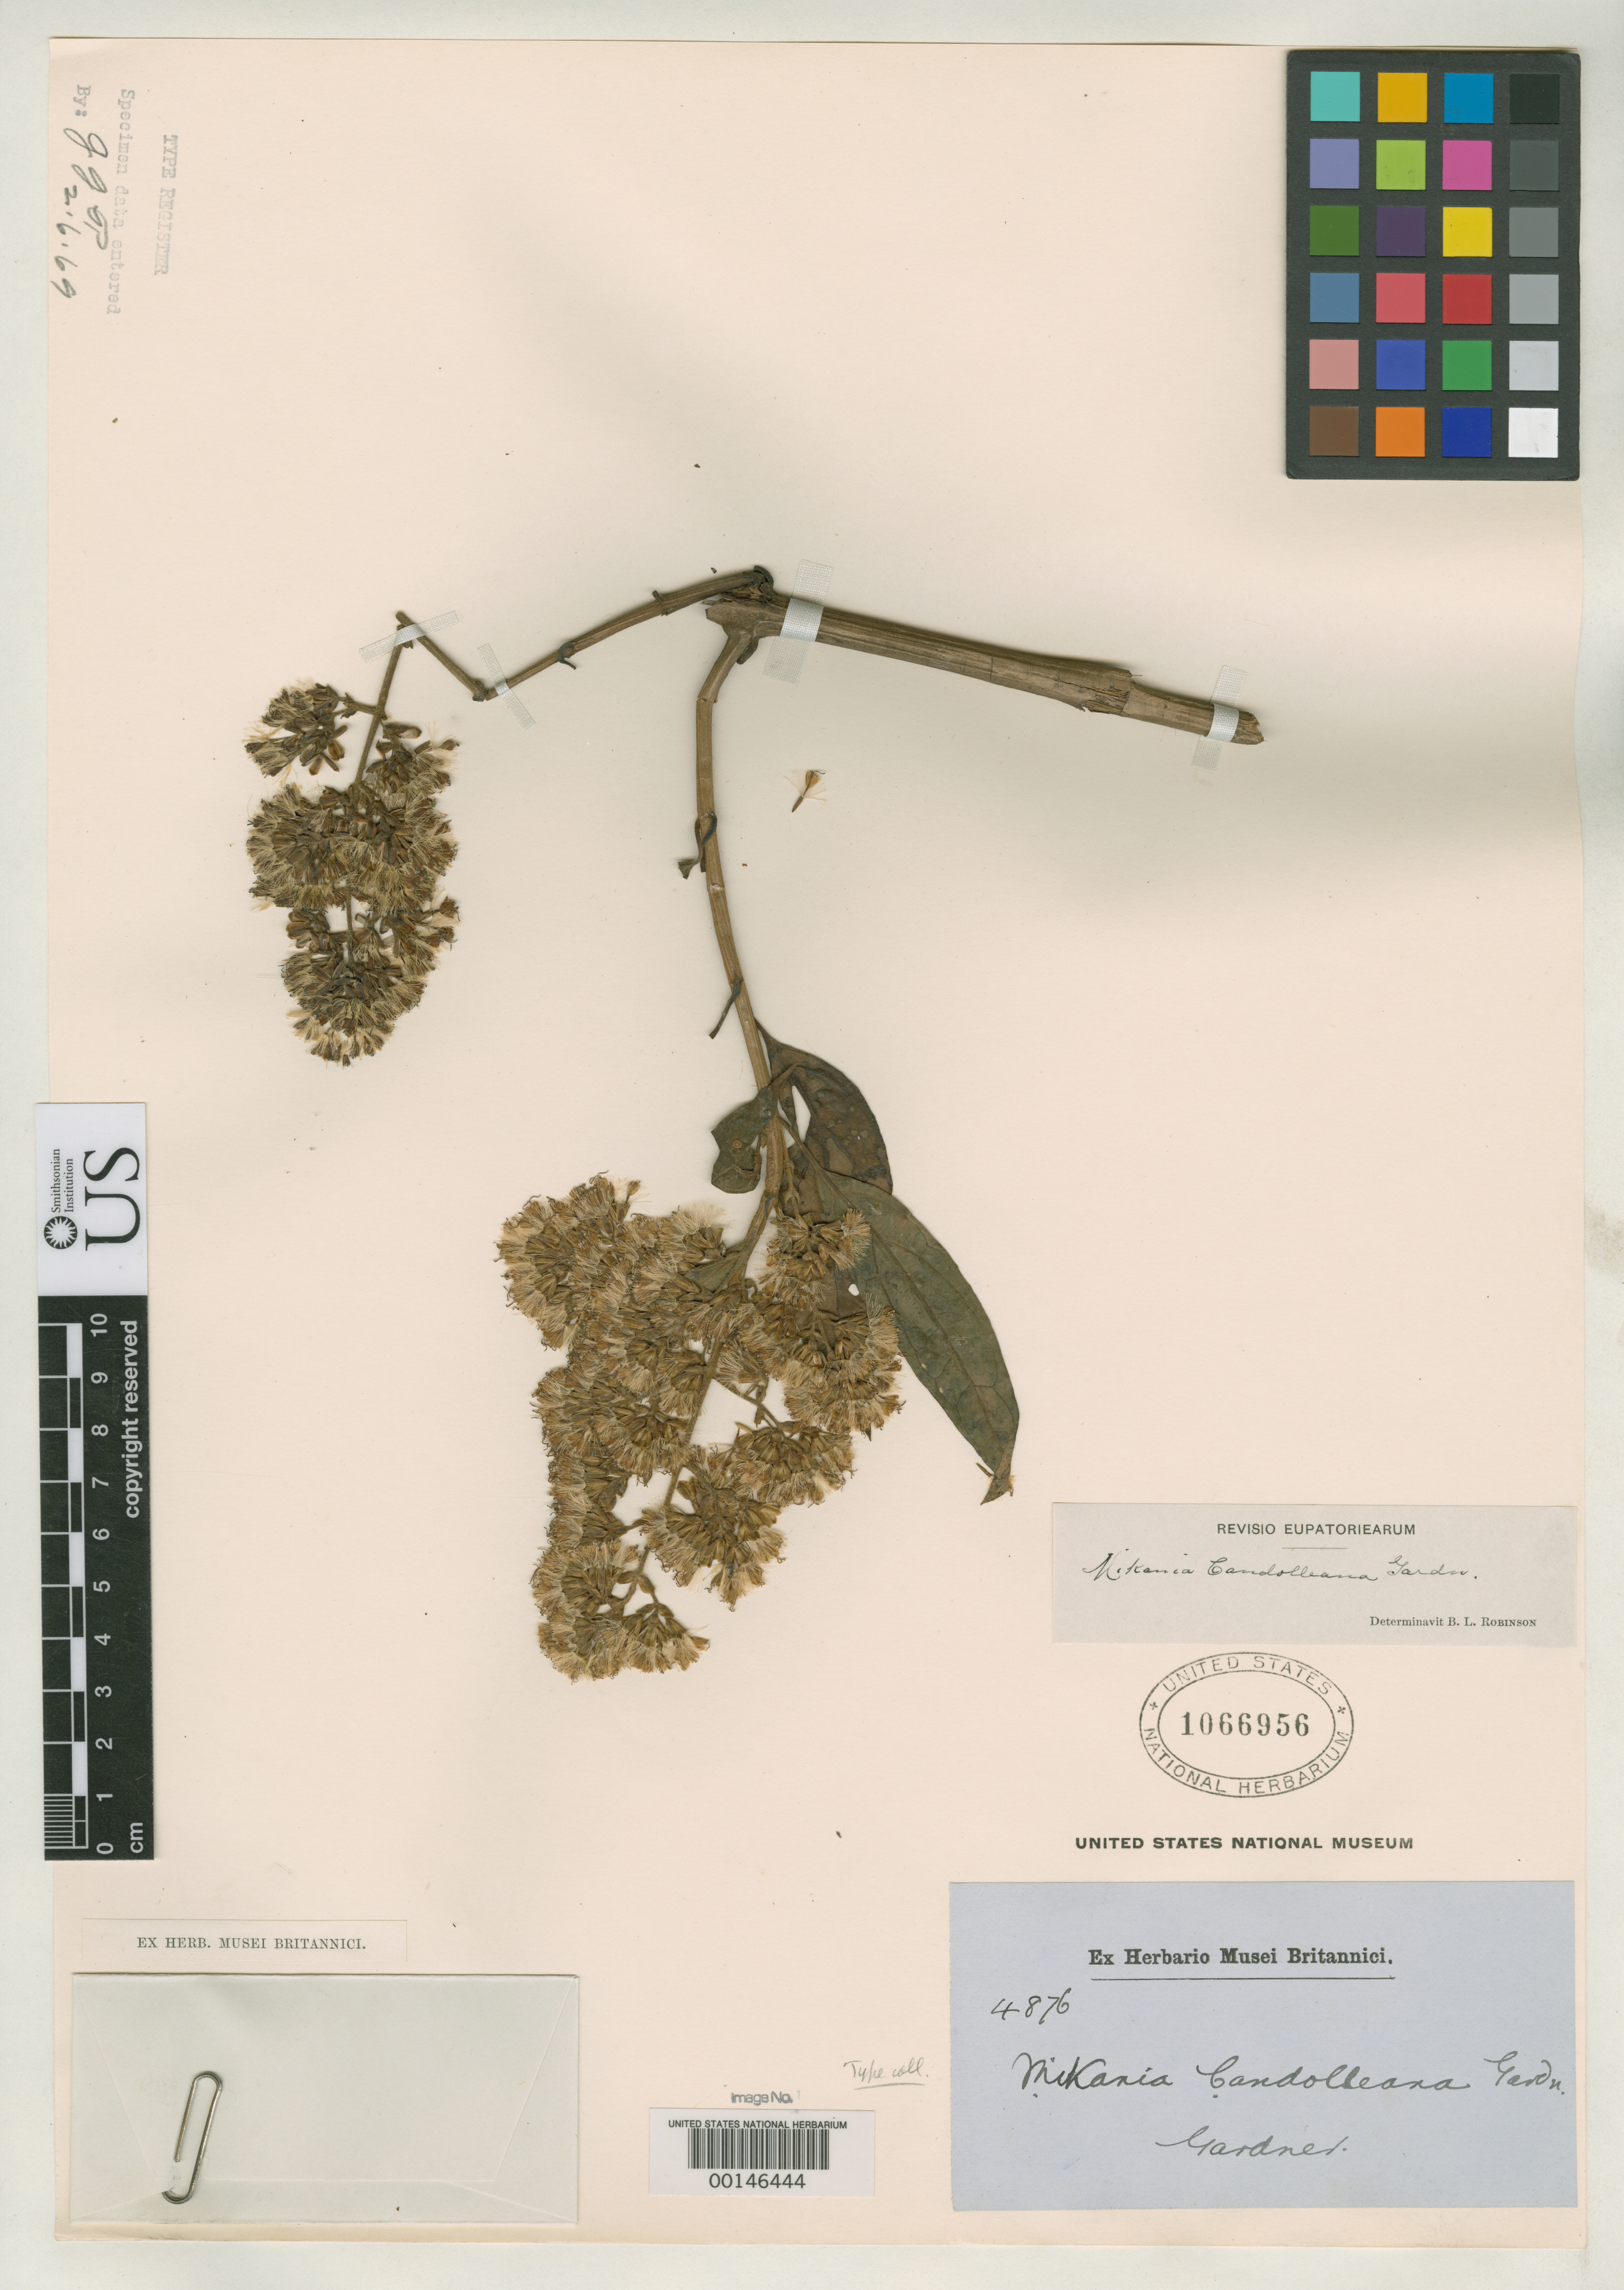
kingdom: Plantae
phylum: Tracheophyta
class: Magnoliopsida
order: Asterales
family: Asteraceae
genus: Mikania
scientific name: Mikania candolleana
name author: Gardner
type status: Isosyntype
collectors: G. Gardner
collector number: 4876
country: Brazil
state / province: Minas Gerais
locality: Itambe.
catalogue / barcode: US 1066956